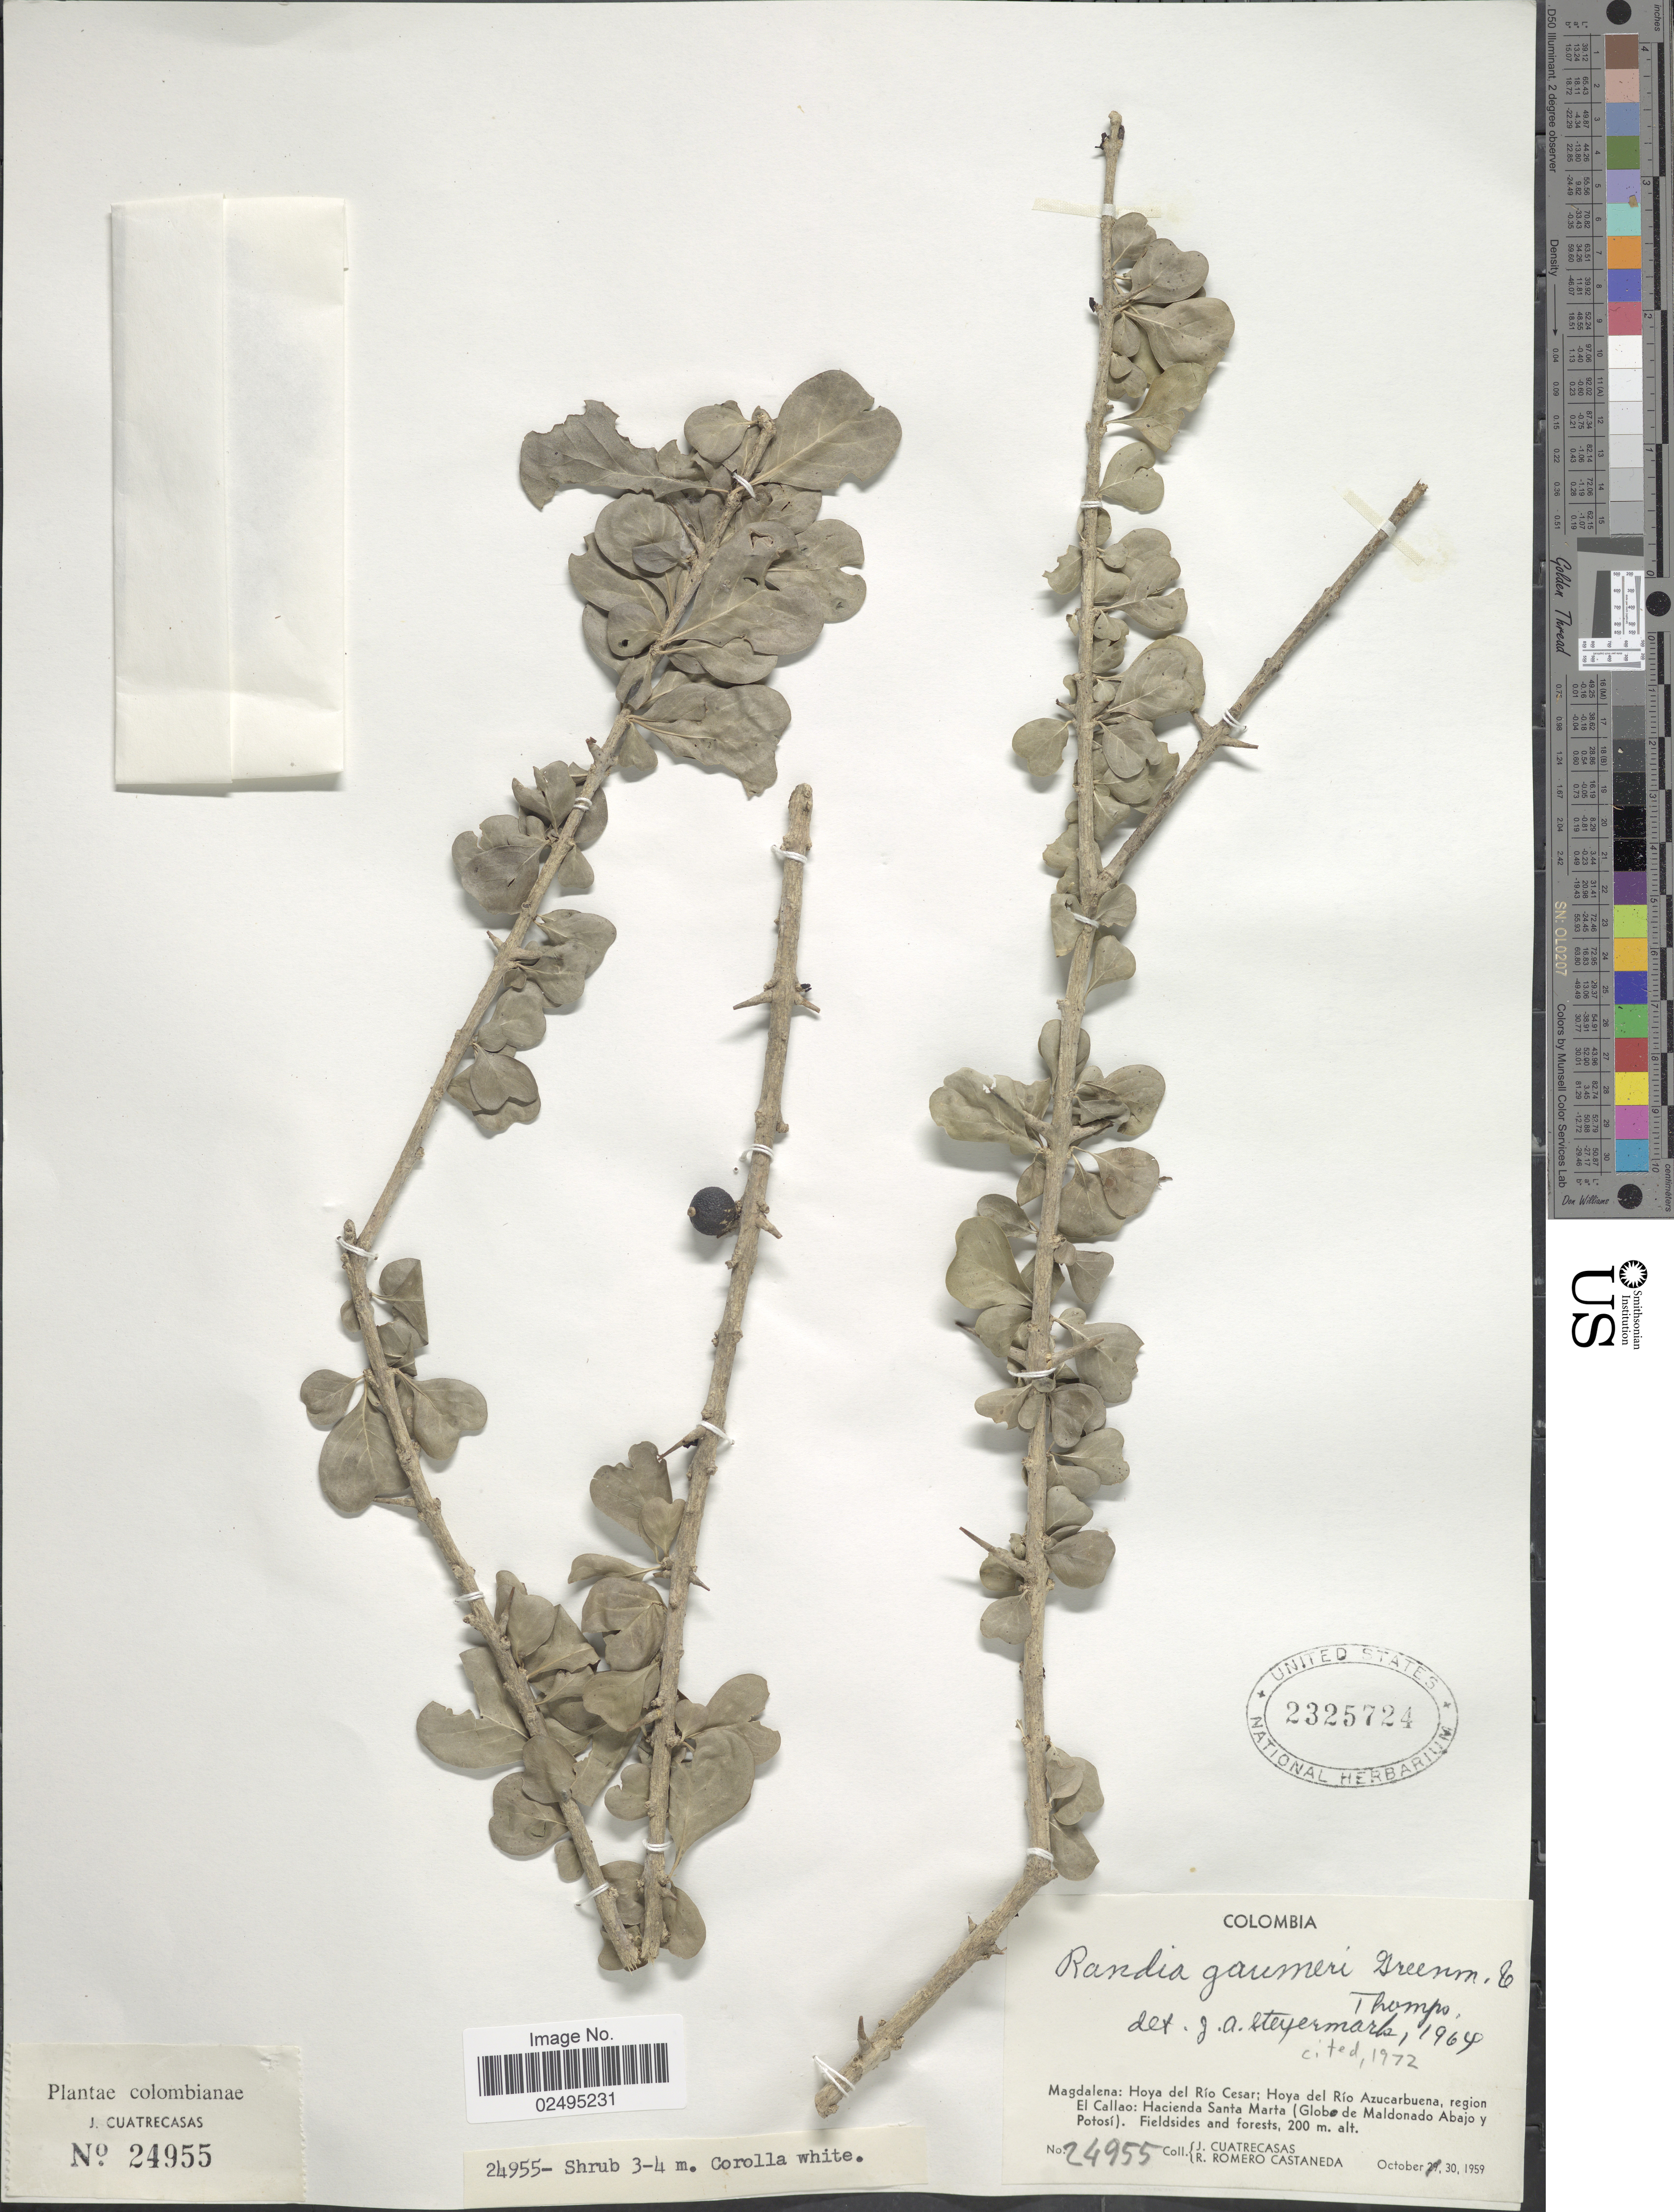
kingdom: Plantae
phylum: Tracheophyta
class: Magnoliopsida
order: Gentianales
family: Rubiaceae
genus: Randia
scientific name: Randia gaumeri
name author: Greenm. & C.H. Thomps.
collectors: J. Cuatrecasas & R. Romero Castañeda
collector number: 24955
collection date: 1959-10-30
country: Colombia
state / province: Magdalena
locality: Magdalena: Hoya del Rio Cesar: Hoya del Rio Azucarbuena, region El Callao: Hacienda Santa Marta (Globe de Maldonado Abajo y Potosi)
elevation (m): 200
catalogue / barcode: US 2325724